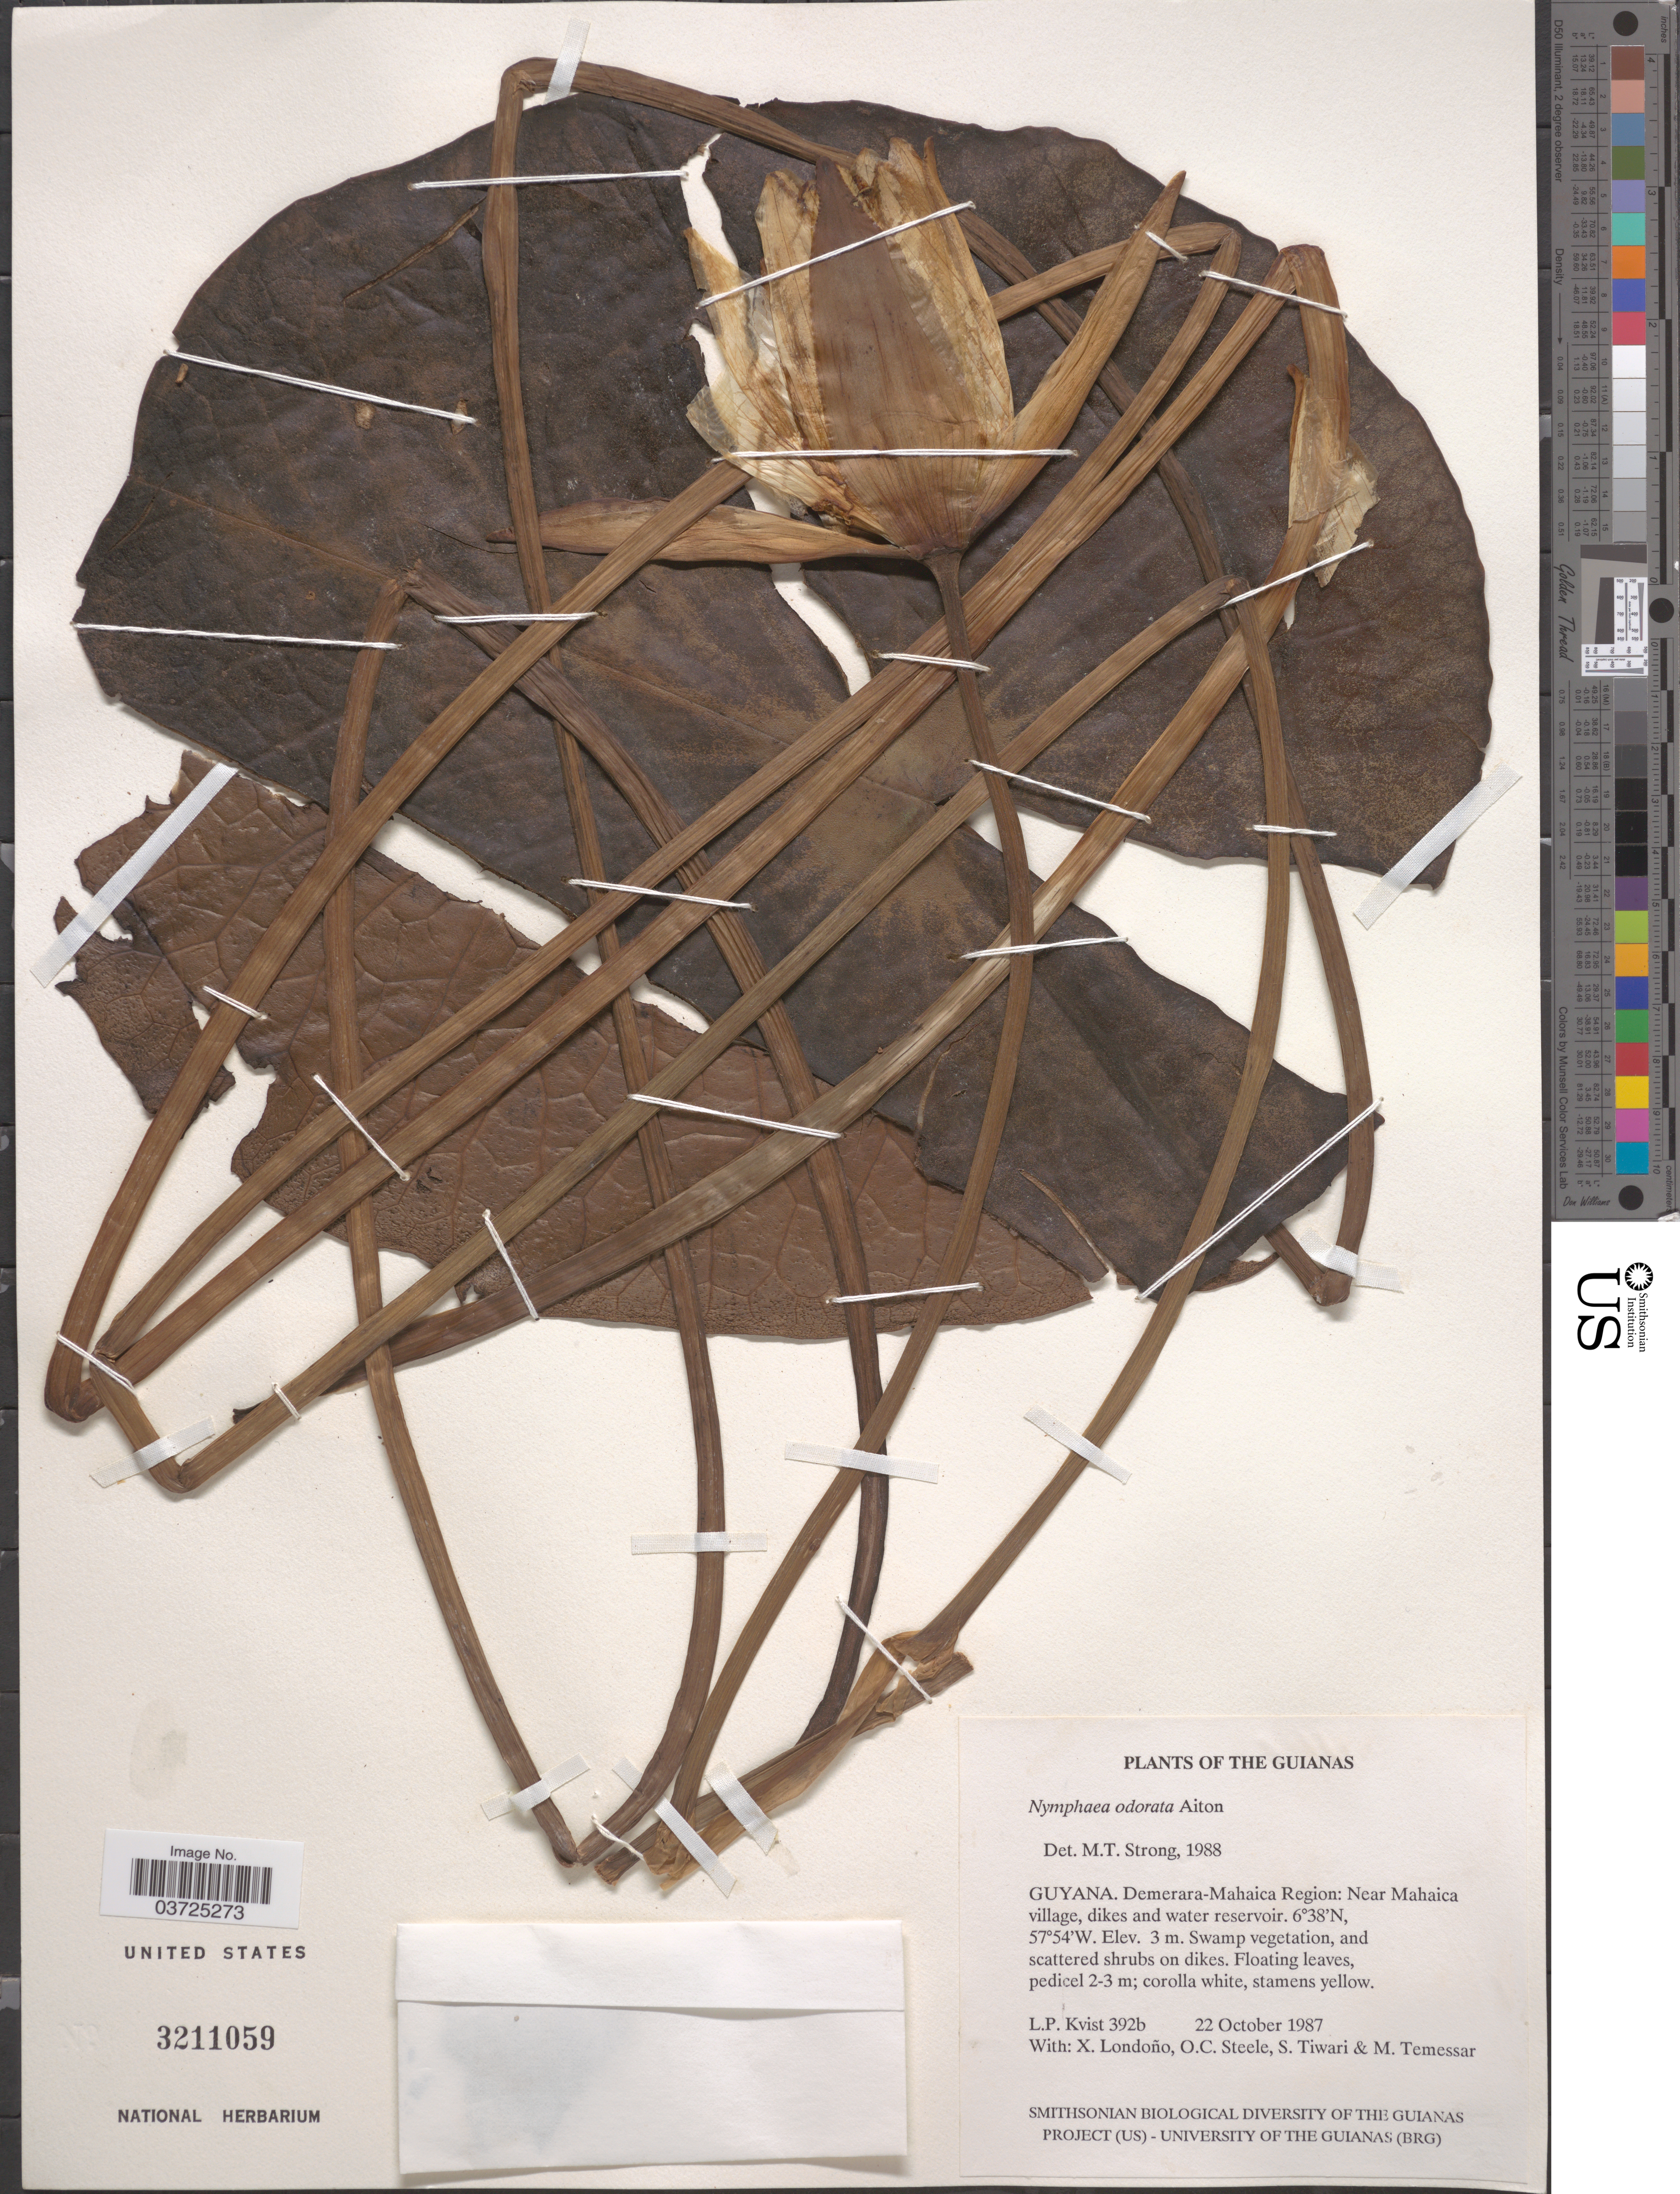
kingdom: Plantae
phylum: Tracheophyta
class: Magnoliopsida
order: Nymphaeales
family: Nymphaeaceae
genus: Nymphaea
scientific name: Nymphaea odorata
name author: Aiton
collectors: L. P. Kvist, X. Londoño, O. C. Steele, S. Tiwari & M. Temessar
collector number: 392 b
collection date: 1987-10-22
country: Guyana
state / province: Demerara-Mahaica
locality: Demerara-Mahaica Region: Near Mahaica village, dikes and water reservoir.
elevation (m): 3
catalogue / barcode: US 3211059